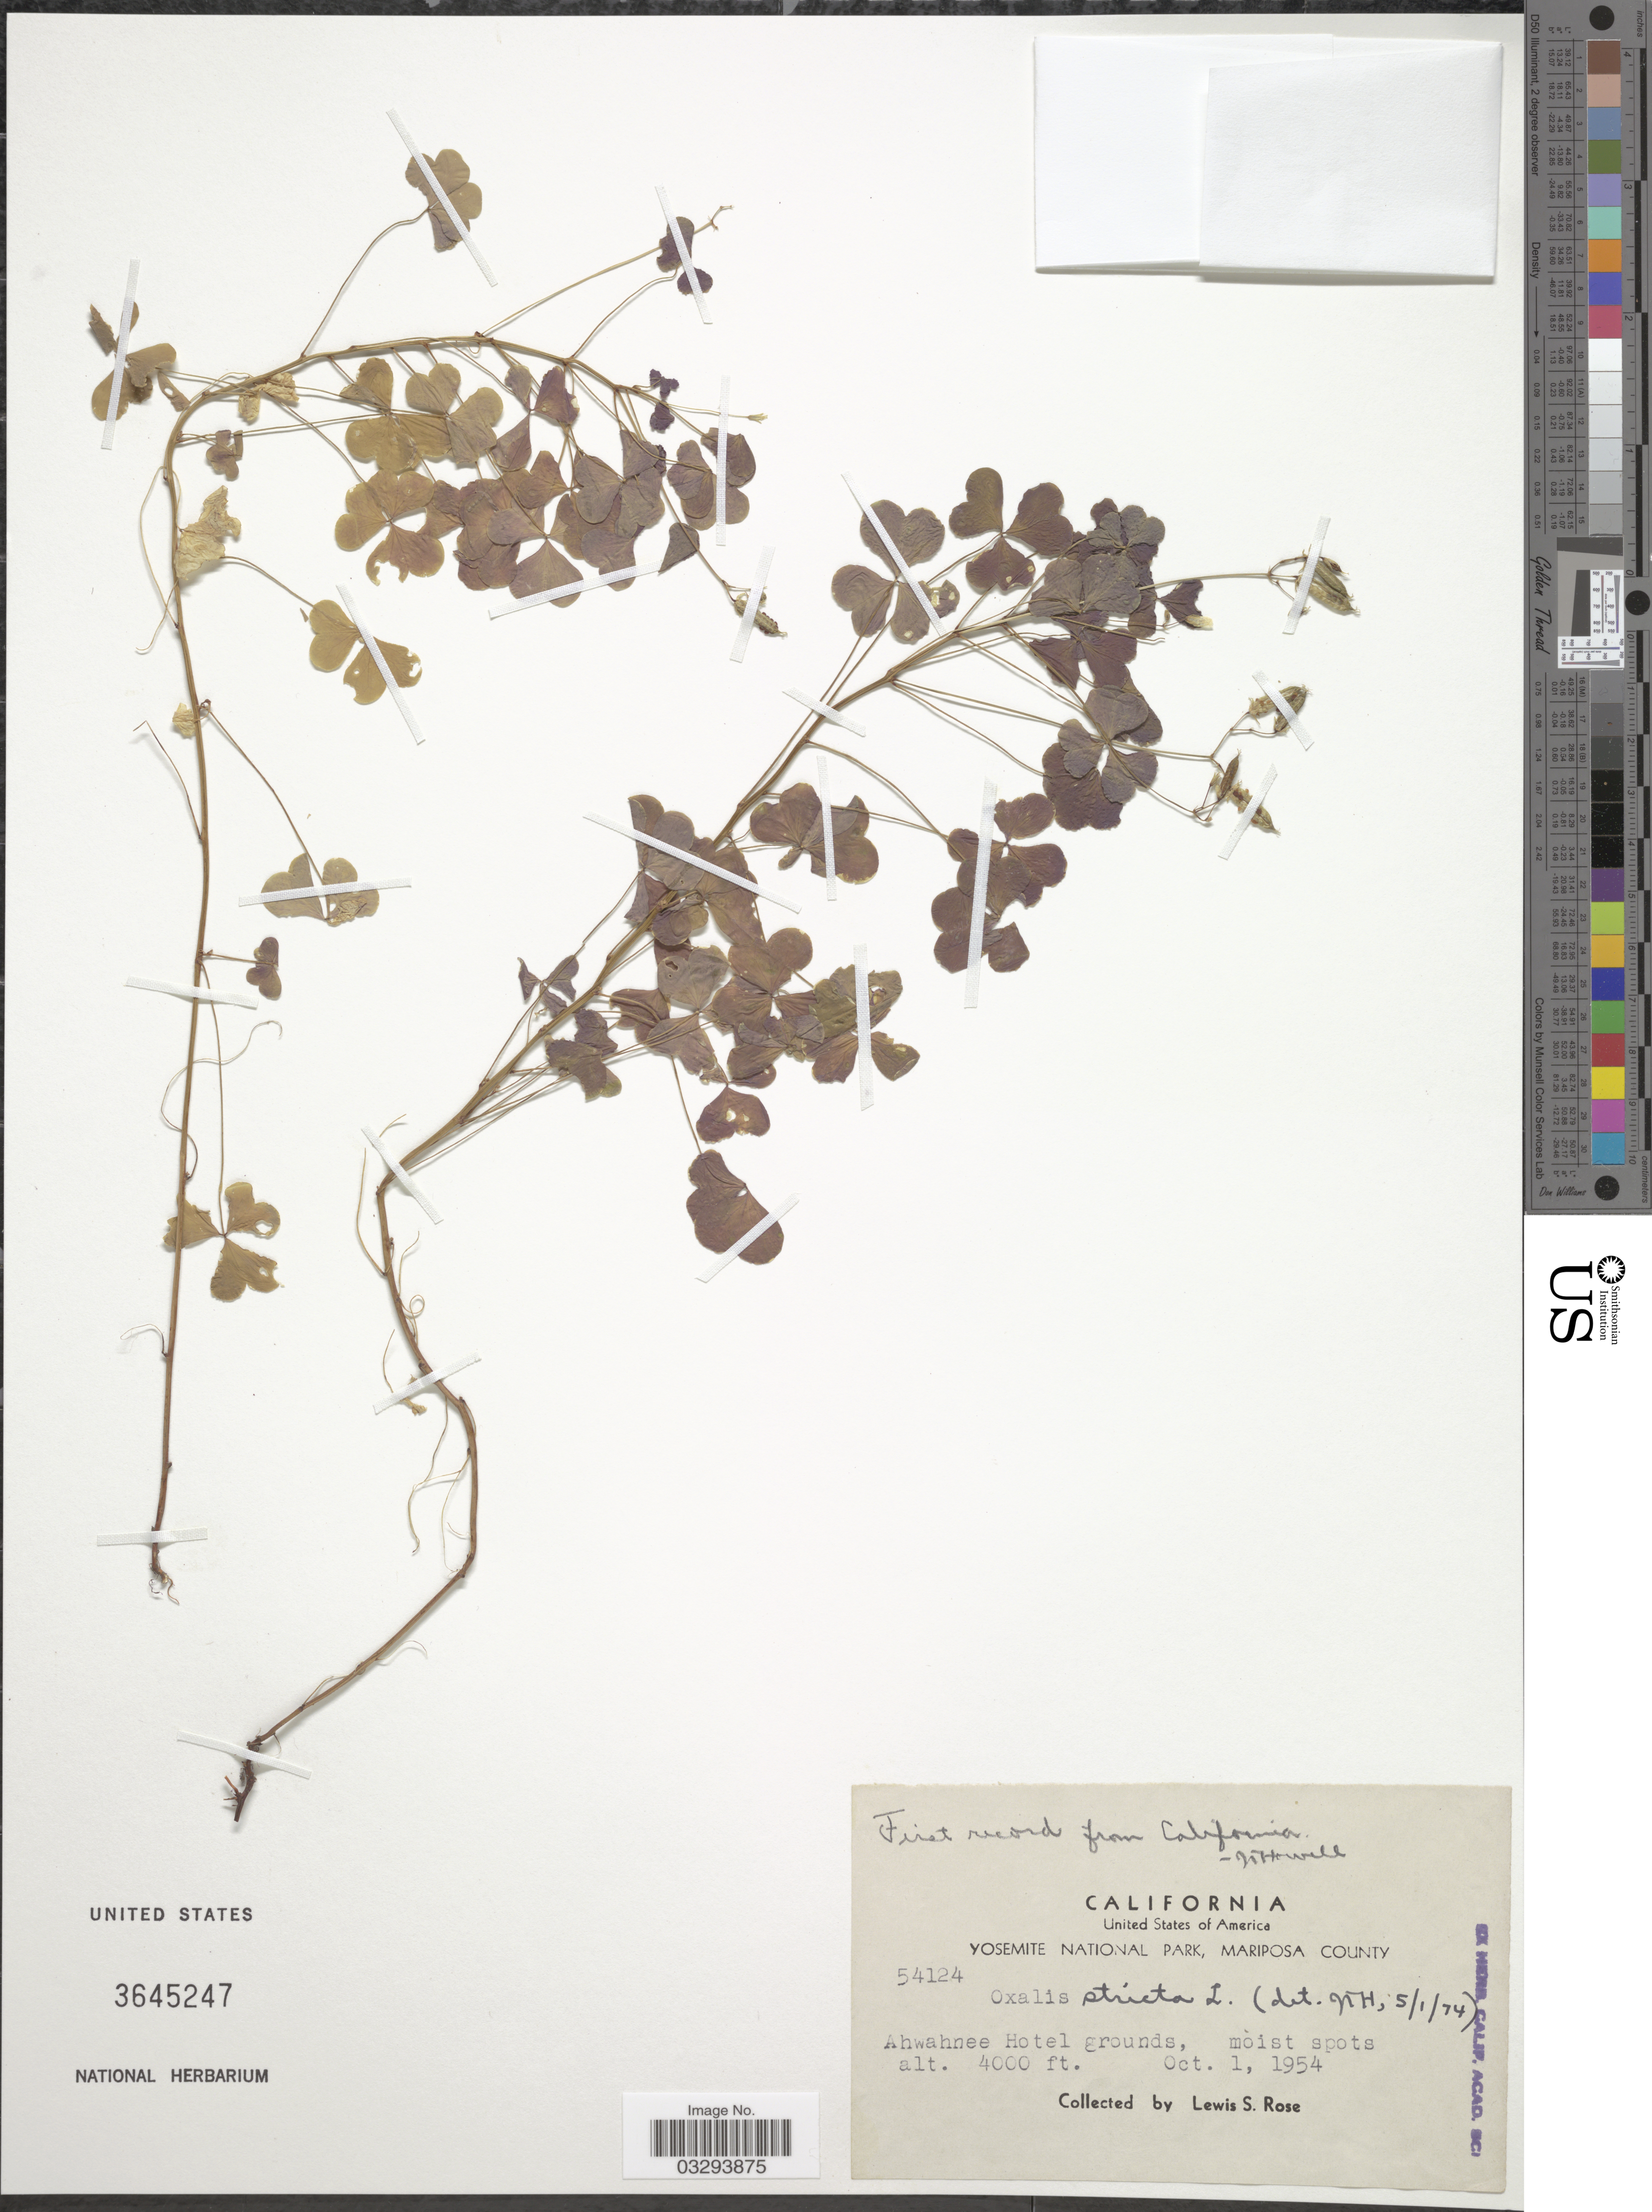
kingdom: Plantae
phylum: Tracheophyta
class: Magnoliopsida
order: Oxalidales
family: Oxalidaceae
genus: Oxalis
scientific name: Oxalis stricta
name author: L.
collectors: L. S. Rose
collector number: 54124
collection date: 1954-10-01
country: United States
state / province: California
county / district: Mariposa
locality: Yosemite National Park, Mariposa County. Ahwahnee Hotel grounds.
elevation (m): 1219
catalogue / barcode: US 3645247